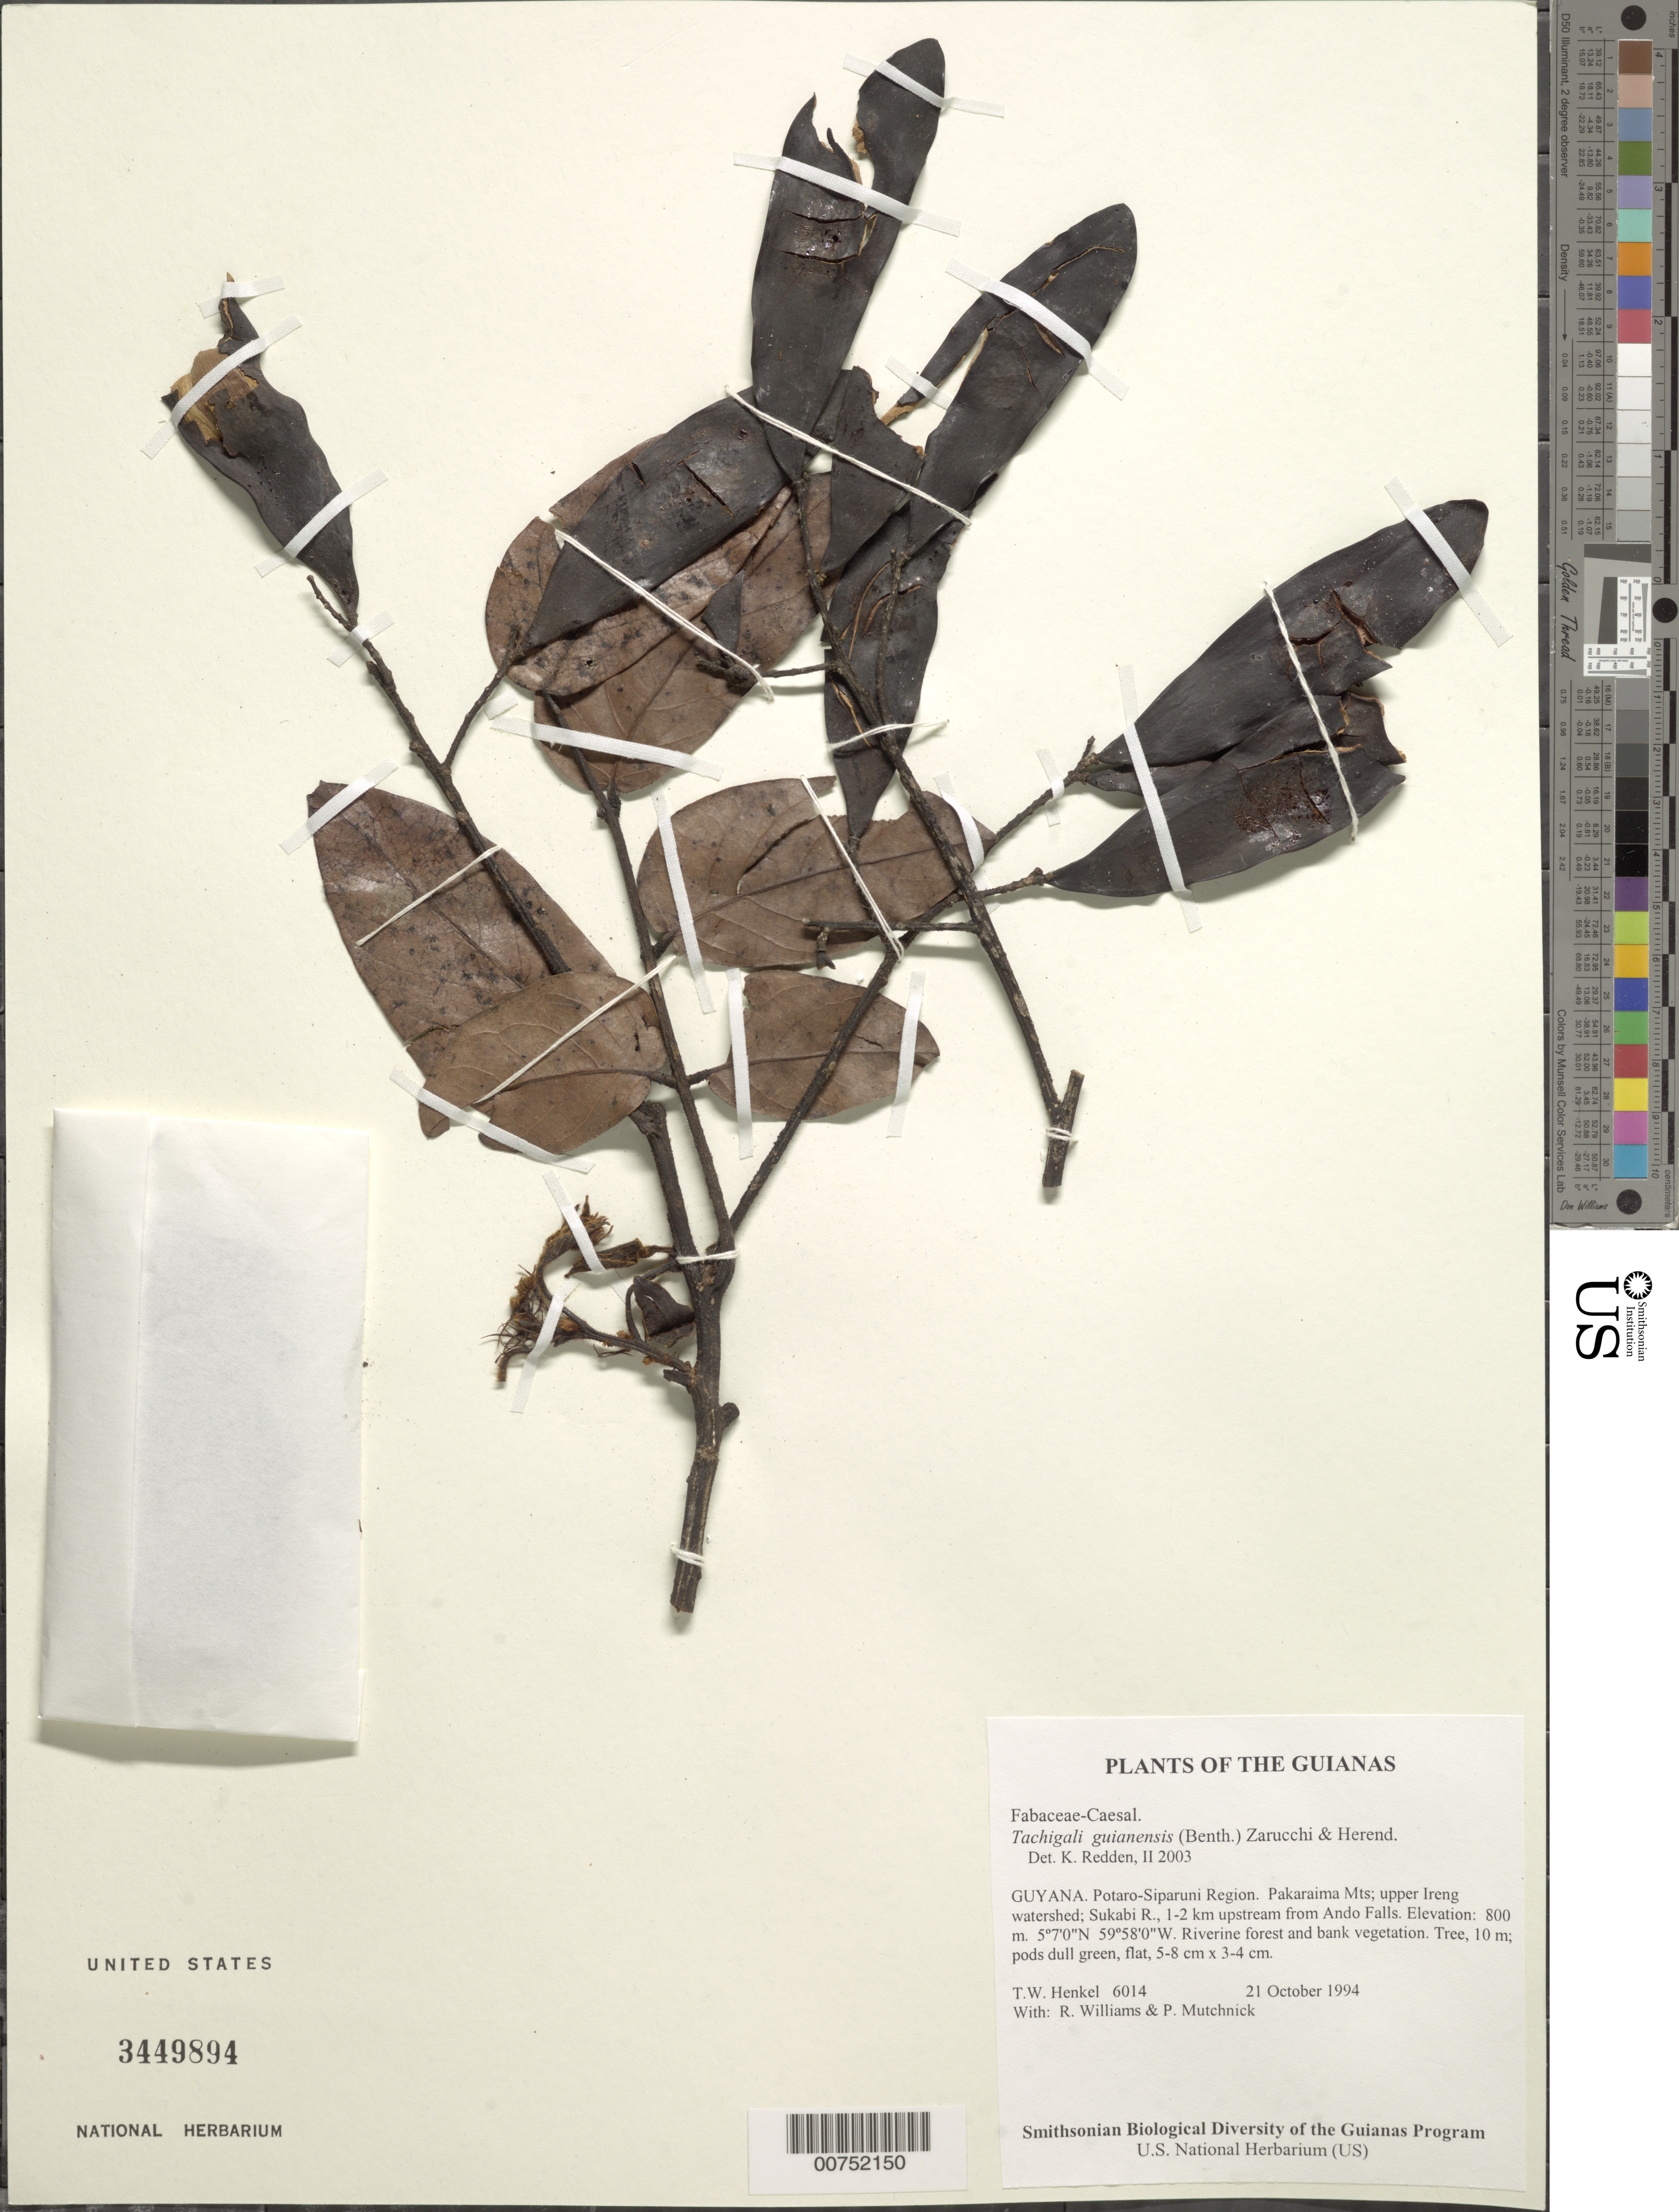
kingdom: Plantae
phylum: Tracheophyta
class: Magnoliopsida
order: Fabales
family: Fabaceae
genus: Tachigali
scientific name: Tachigali guianensis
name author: (Benth.) Zarucchi & Herend.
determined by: Redden, K. M.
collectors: T. Henkel, R. Williams & P. Mutchnick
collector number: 6014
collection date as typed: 21 October 1994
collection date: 1994-10-21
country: Guyana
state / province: Potaro-Siparuni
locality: Pakaraima Mts; upper Ireng watershed; Sukabi R., 1-2 km upstream from Ando Falls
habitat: Riverine forest and bank vegetation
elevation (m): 800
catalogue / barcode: US 3449894